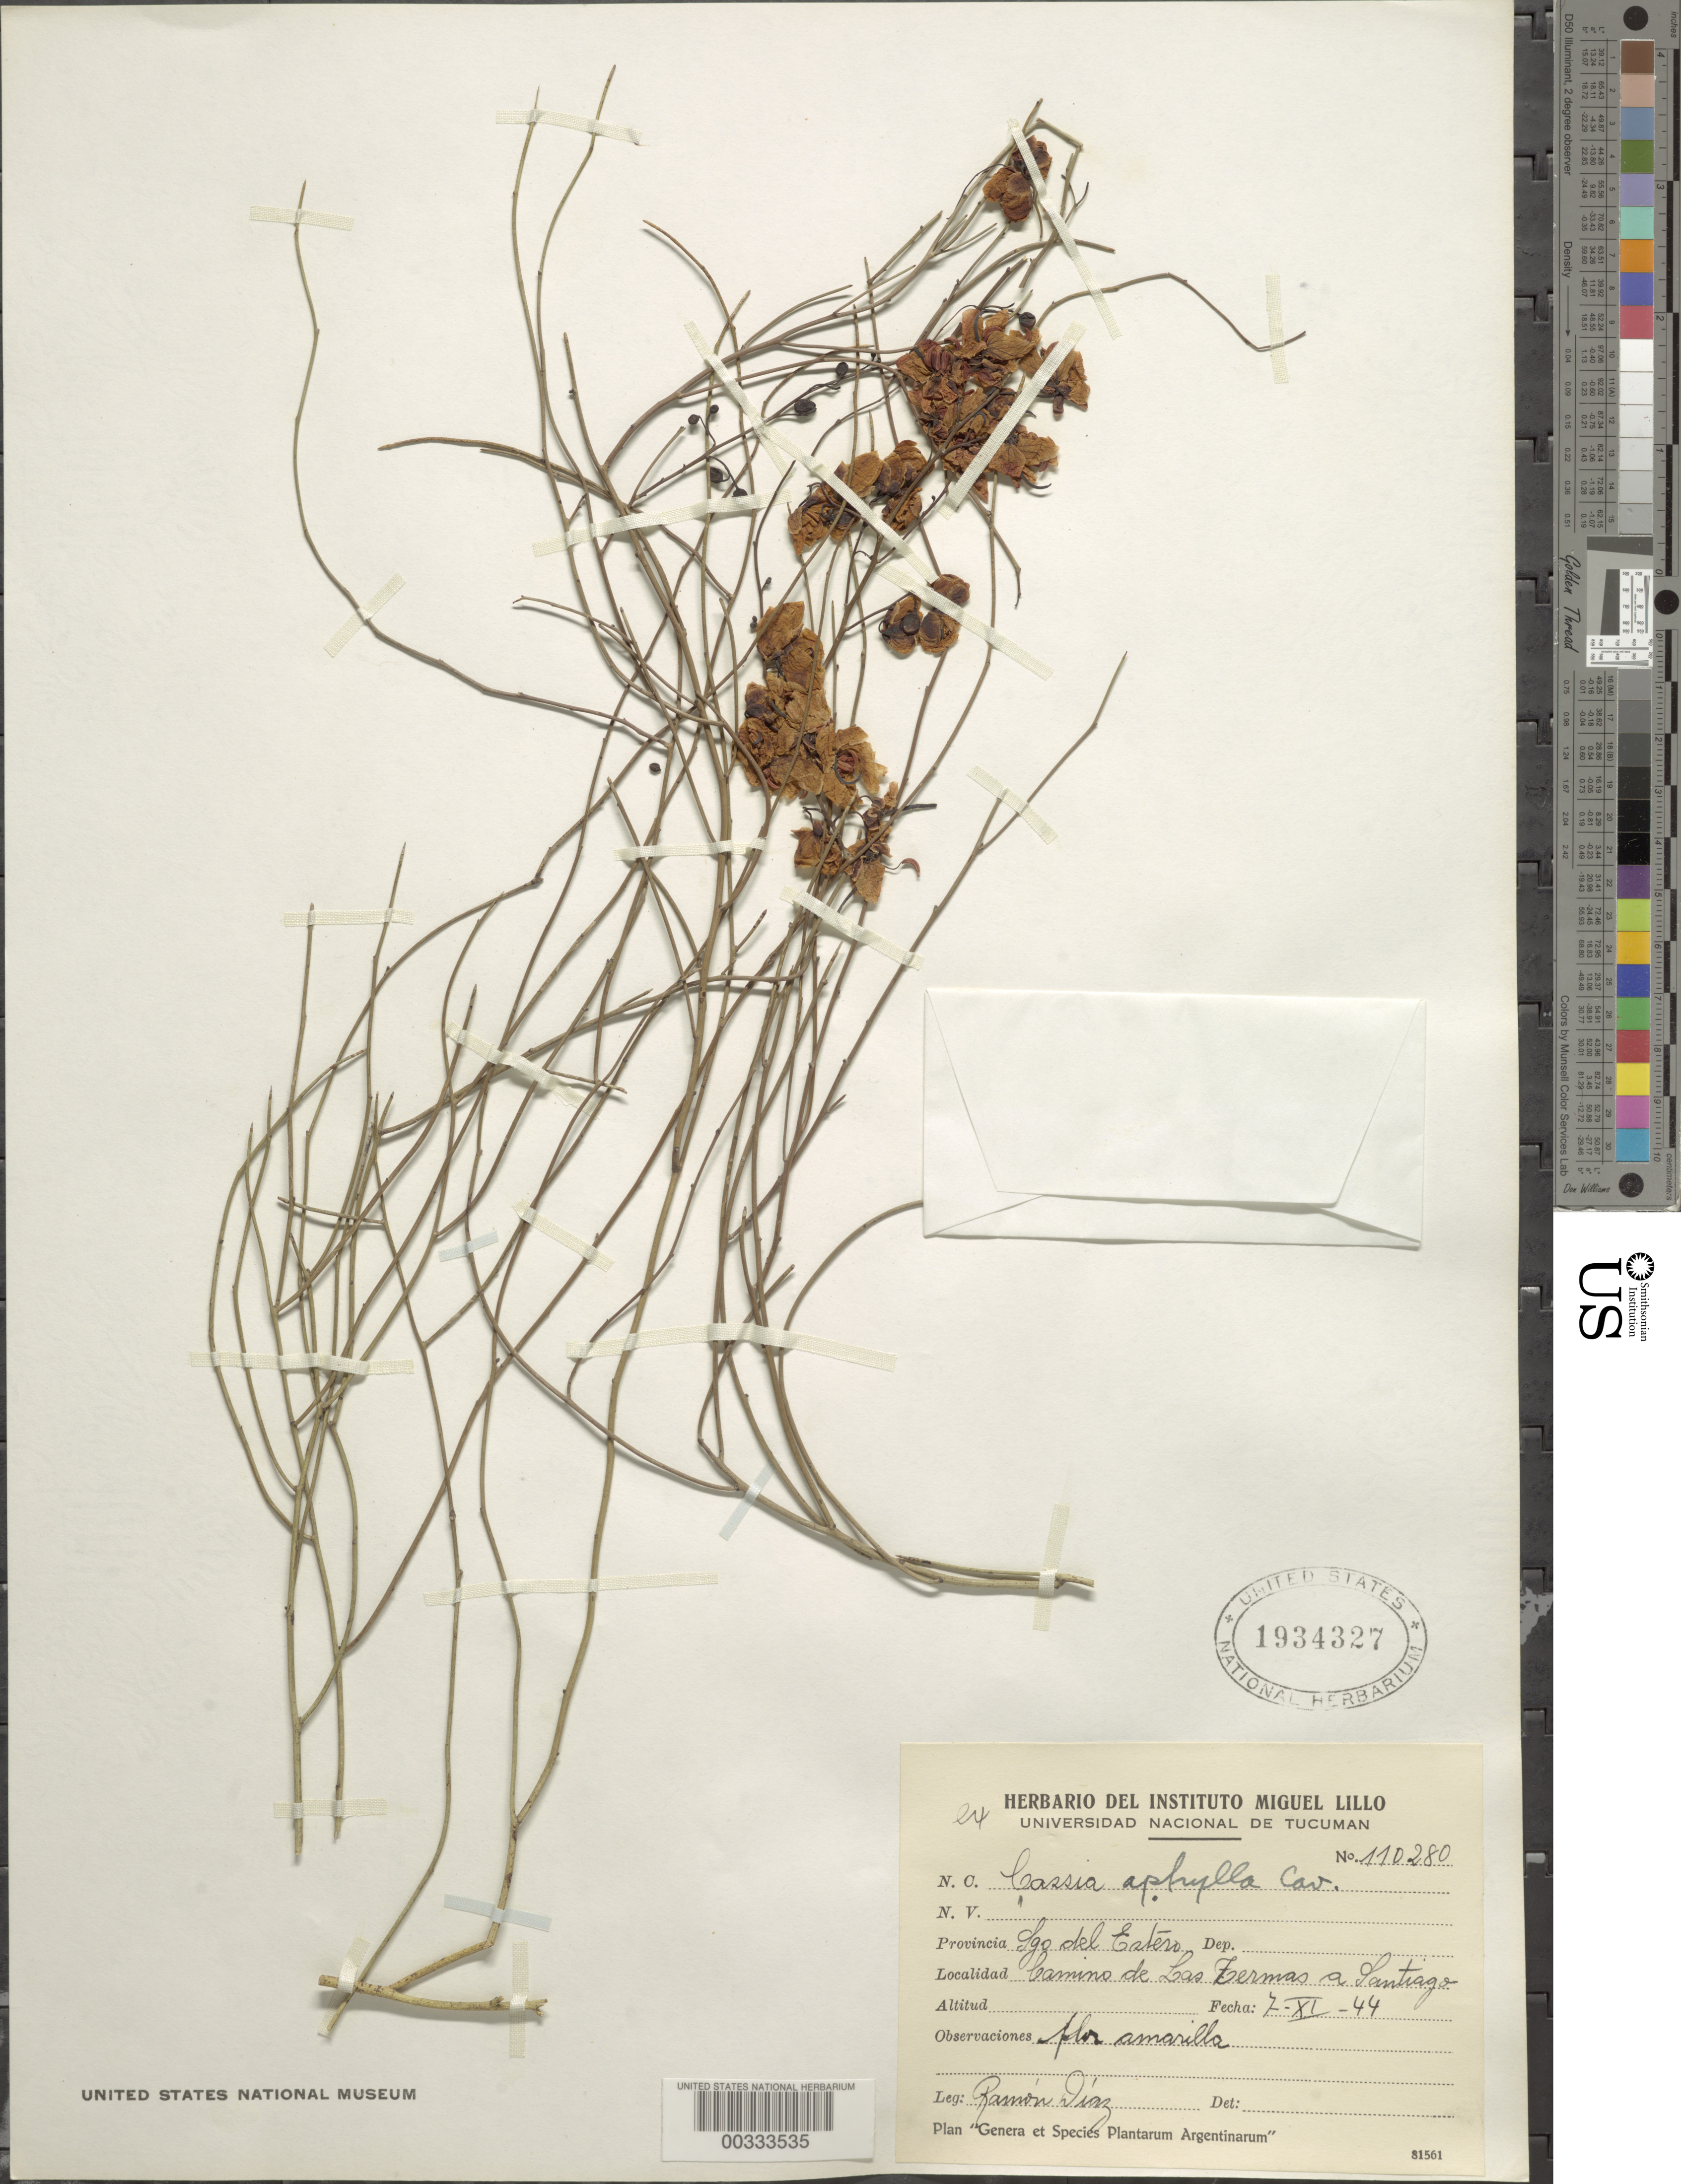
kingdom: Plantae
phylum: Tracheophyta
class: Magnoliopsida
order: Fabales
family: Fabaceae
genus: Senna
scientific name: Senna aphylla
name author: (Cav.) H.S. Irwin & Barneby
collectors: R. Diaz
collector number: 110280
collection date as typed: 07 Nov 1944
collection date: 1944-11-07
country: Argentina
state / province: Santiago del Estero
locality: Road from las Cermas to Santiago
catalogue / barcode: US 1934327